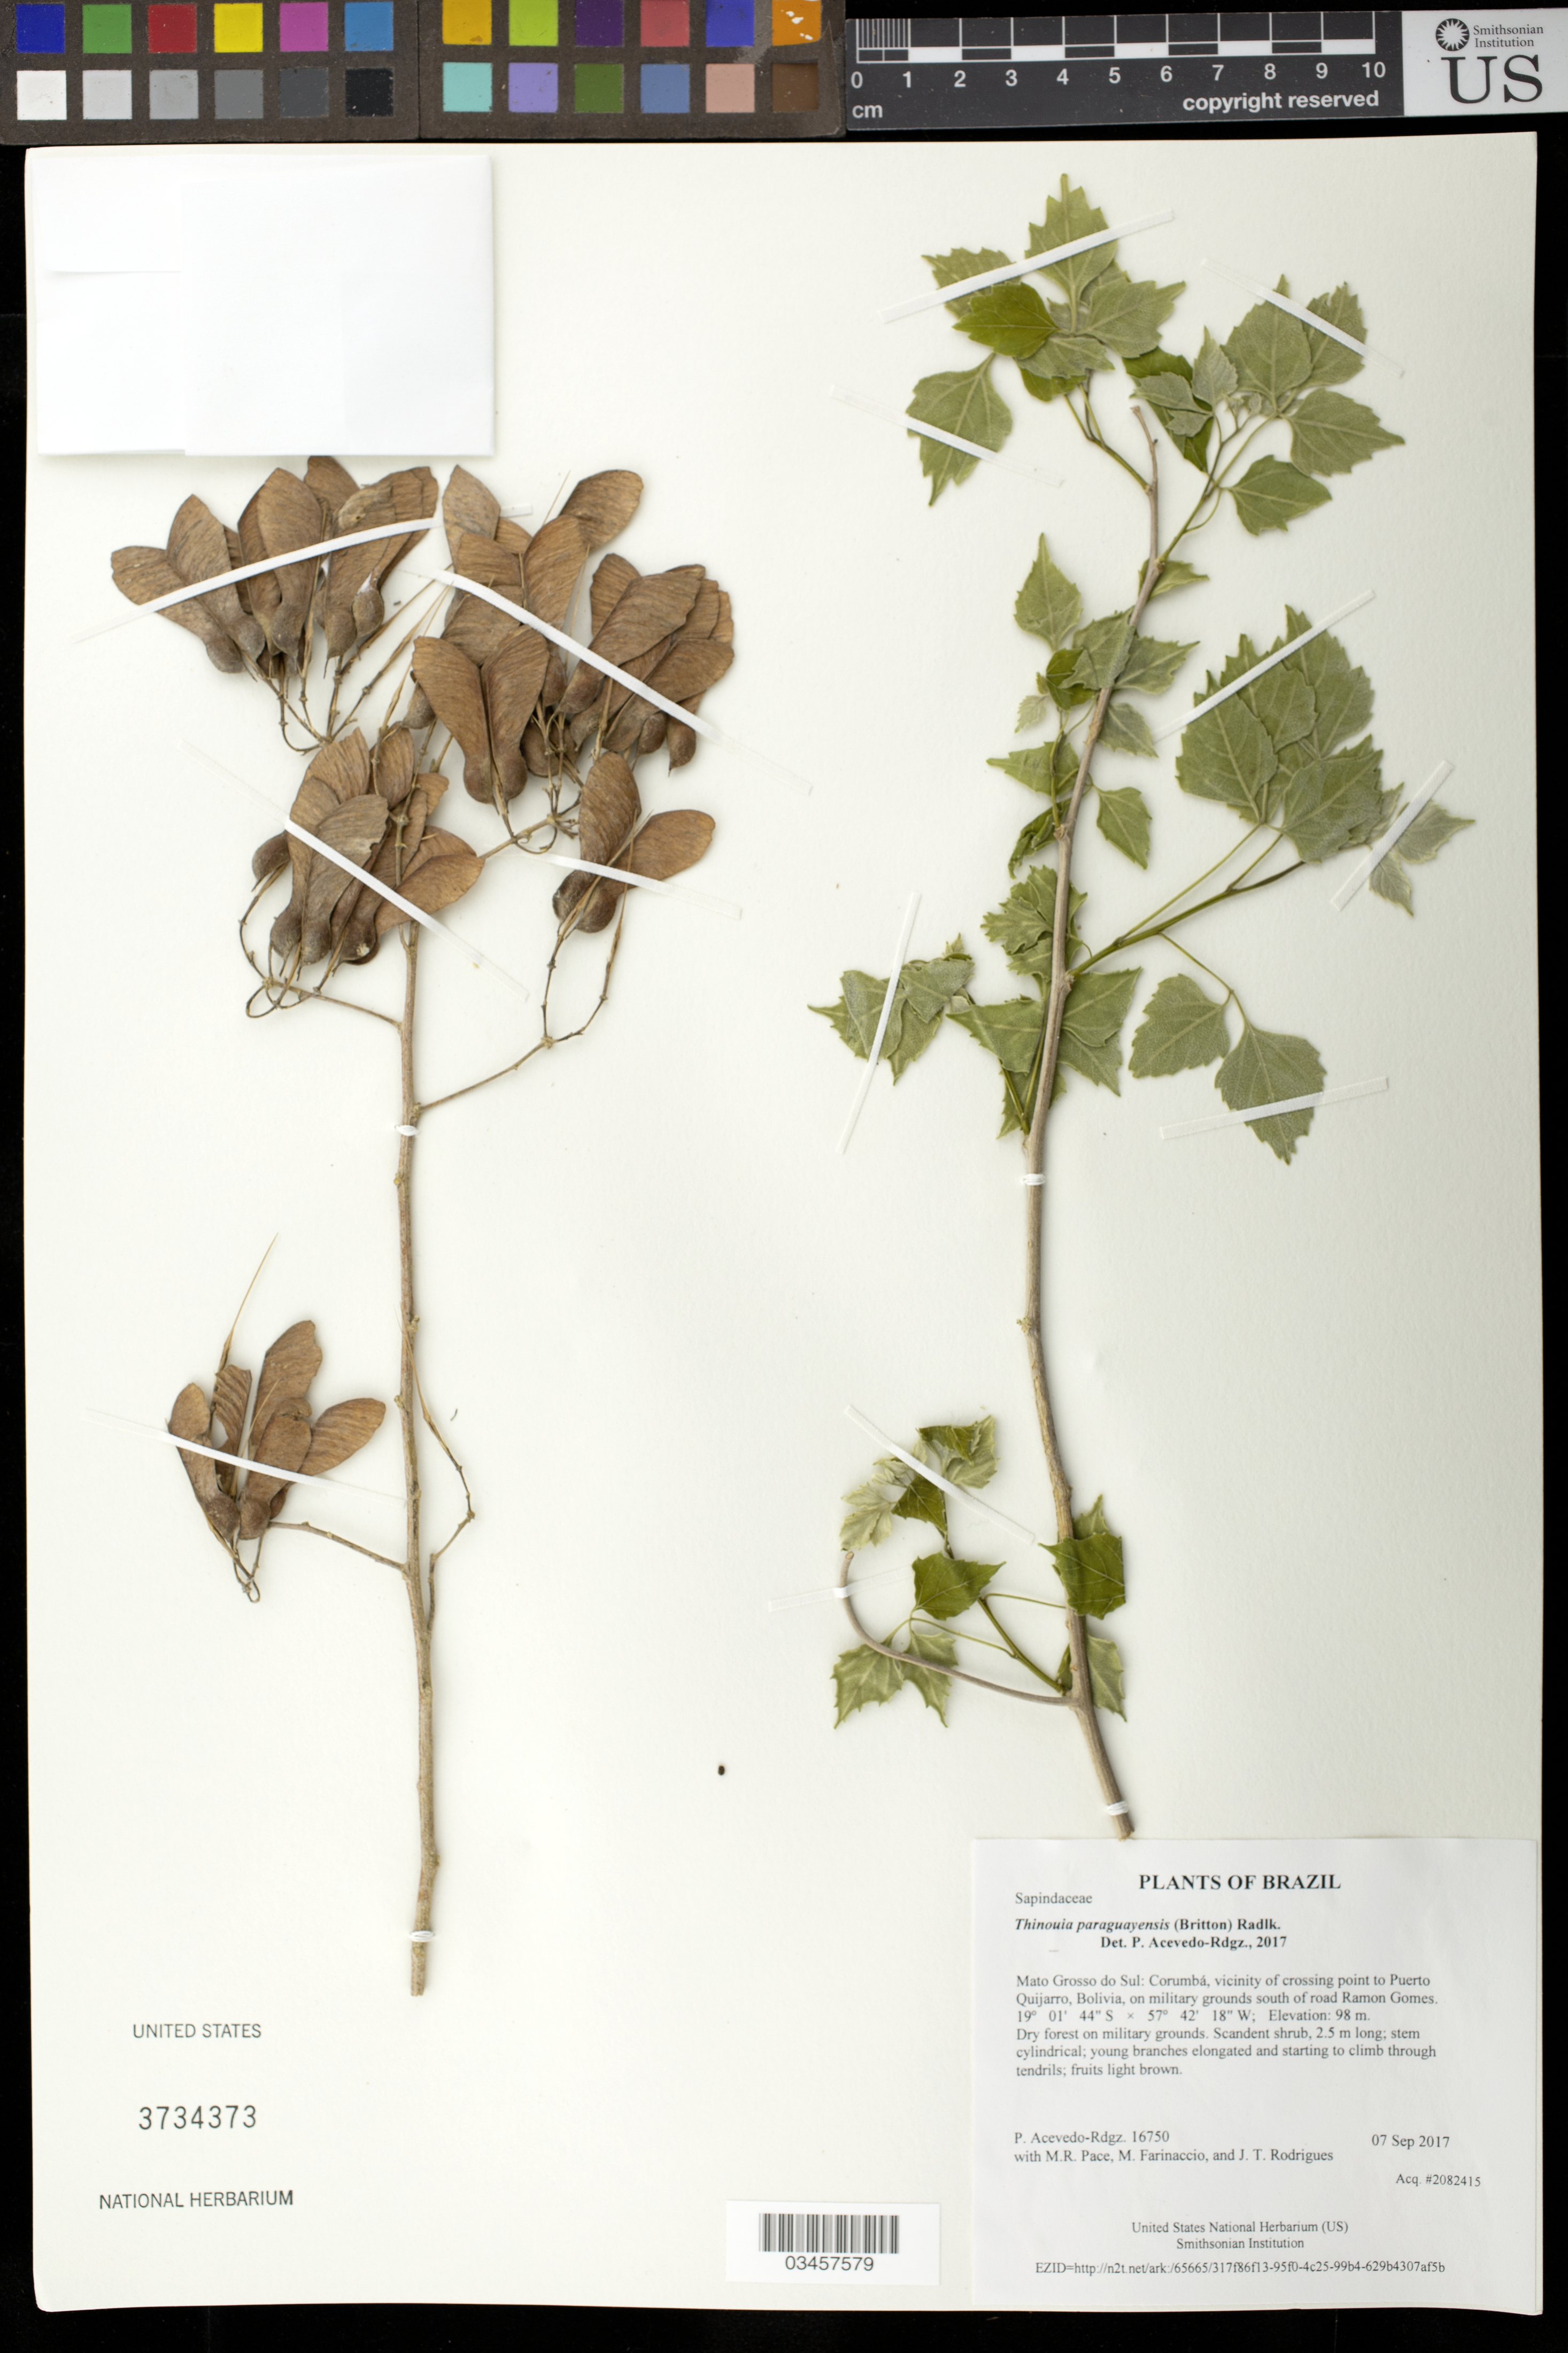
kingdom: Plantae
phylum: Tracheophyta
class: Magnoliopsida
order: Sapindales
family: Sapindaceae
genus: Thinouia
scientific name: Thinouia paraguayensis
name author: (Britton) Radlk.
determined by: Acevedo-Rodríguez, P., (BOT), Smithsonian Institution - National Museum of Natural History (UNITED STATES)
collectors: P. Acevedo-Rodr., M. R. Pace, M. Farinaccio & J. T. Rodrigues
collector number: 16750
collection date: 2017-09-07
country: Brazil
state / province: Mato Grosso do Sul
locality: Corumbá, vicinity of crossing point to Puerto Quijarro, Bolivia, on military grounds south of road Ramon Gomes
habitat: Dry forest on military grounds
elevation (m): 98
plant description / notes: US, RB, NY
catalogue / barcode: US 3734373